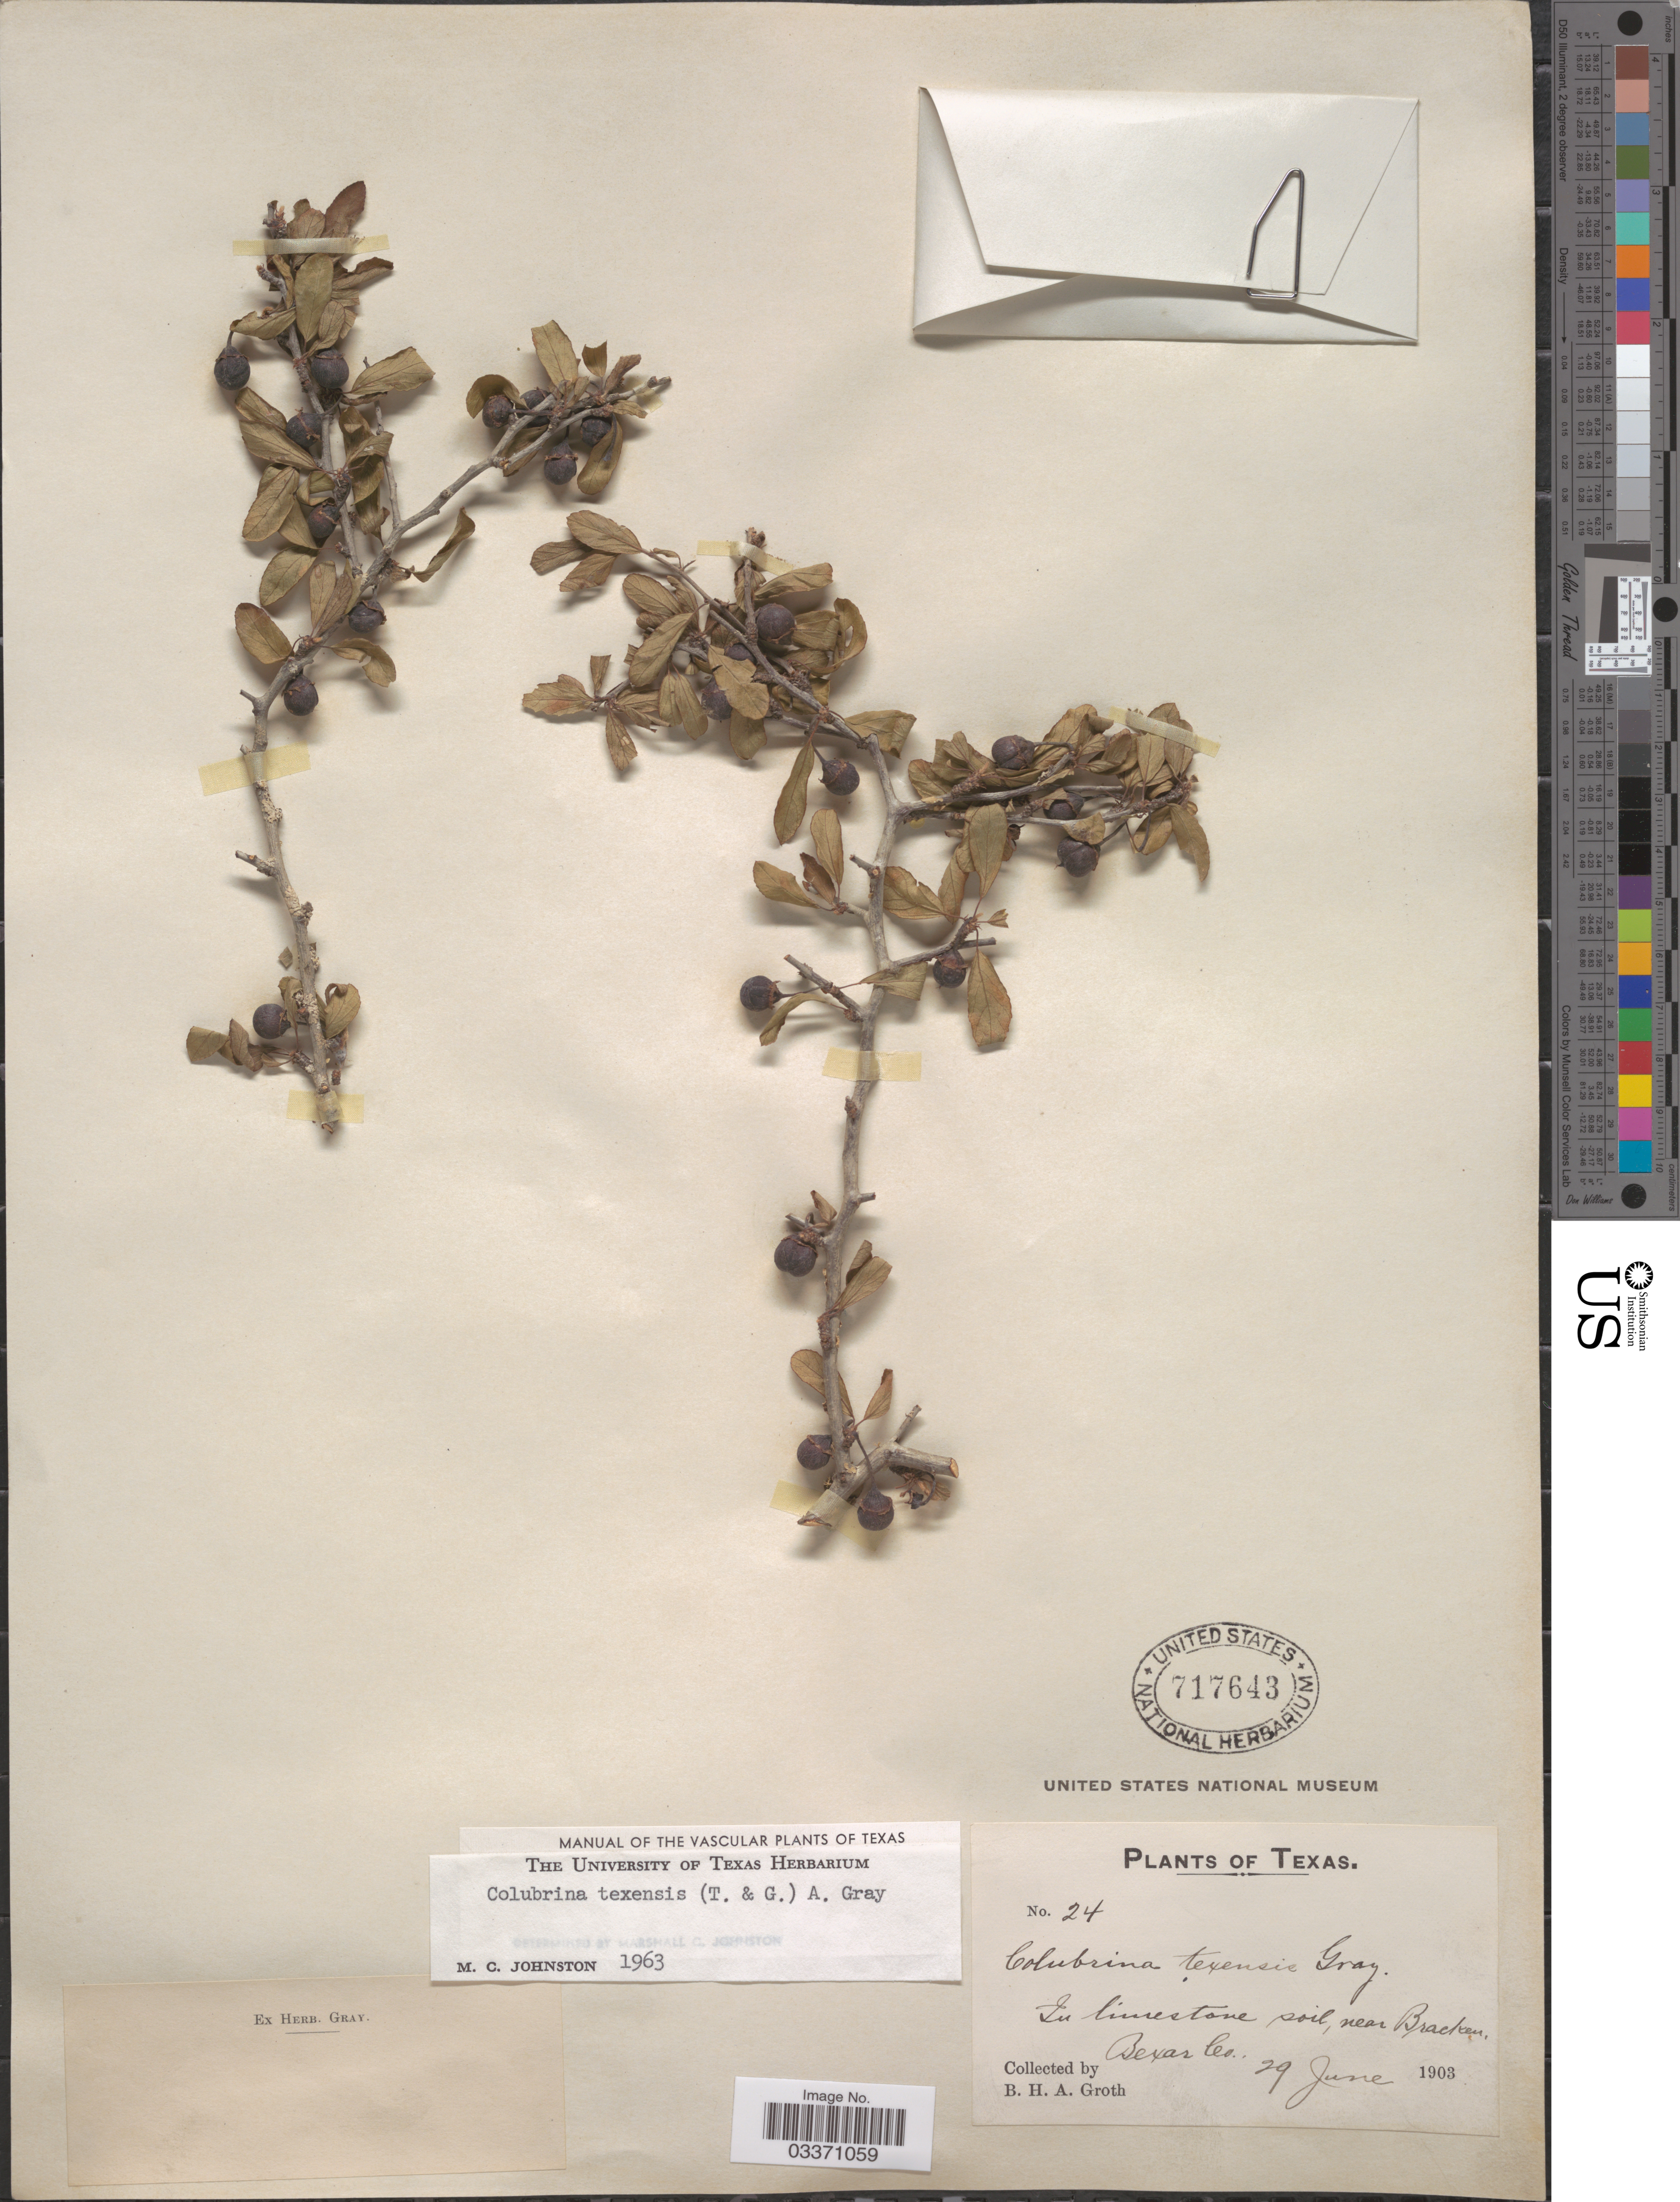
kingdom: Plantae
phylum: Tracheophyta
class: Magnoliopsida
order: Rosales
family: Rhamnaceae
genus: Colubrina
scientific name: Colubrina texensis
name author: (Torr. & A. Gray) A. Gray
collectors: B. Groth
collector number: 24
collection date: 1903-06-29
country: United States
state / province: Texas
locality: Near Bracken, Bexar Co.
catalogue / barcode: US 717643